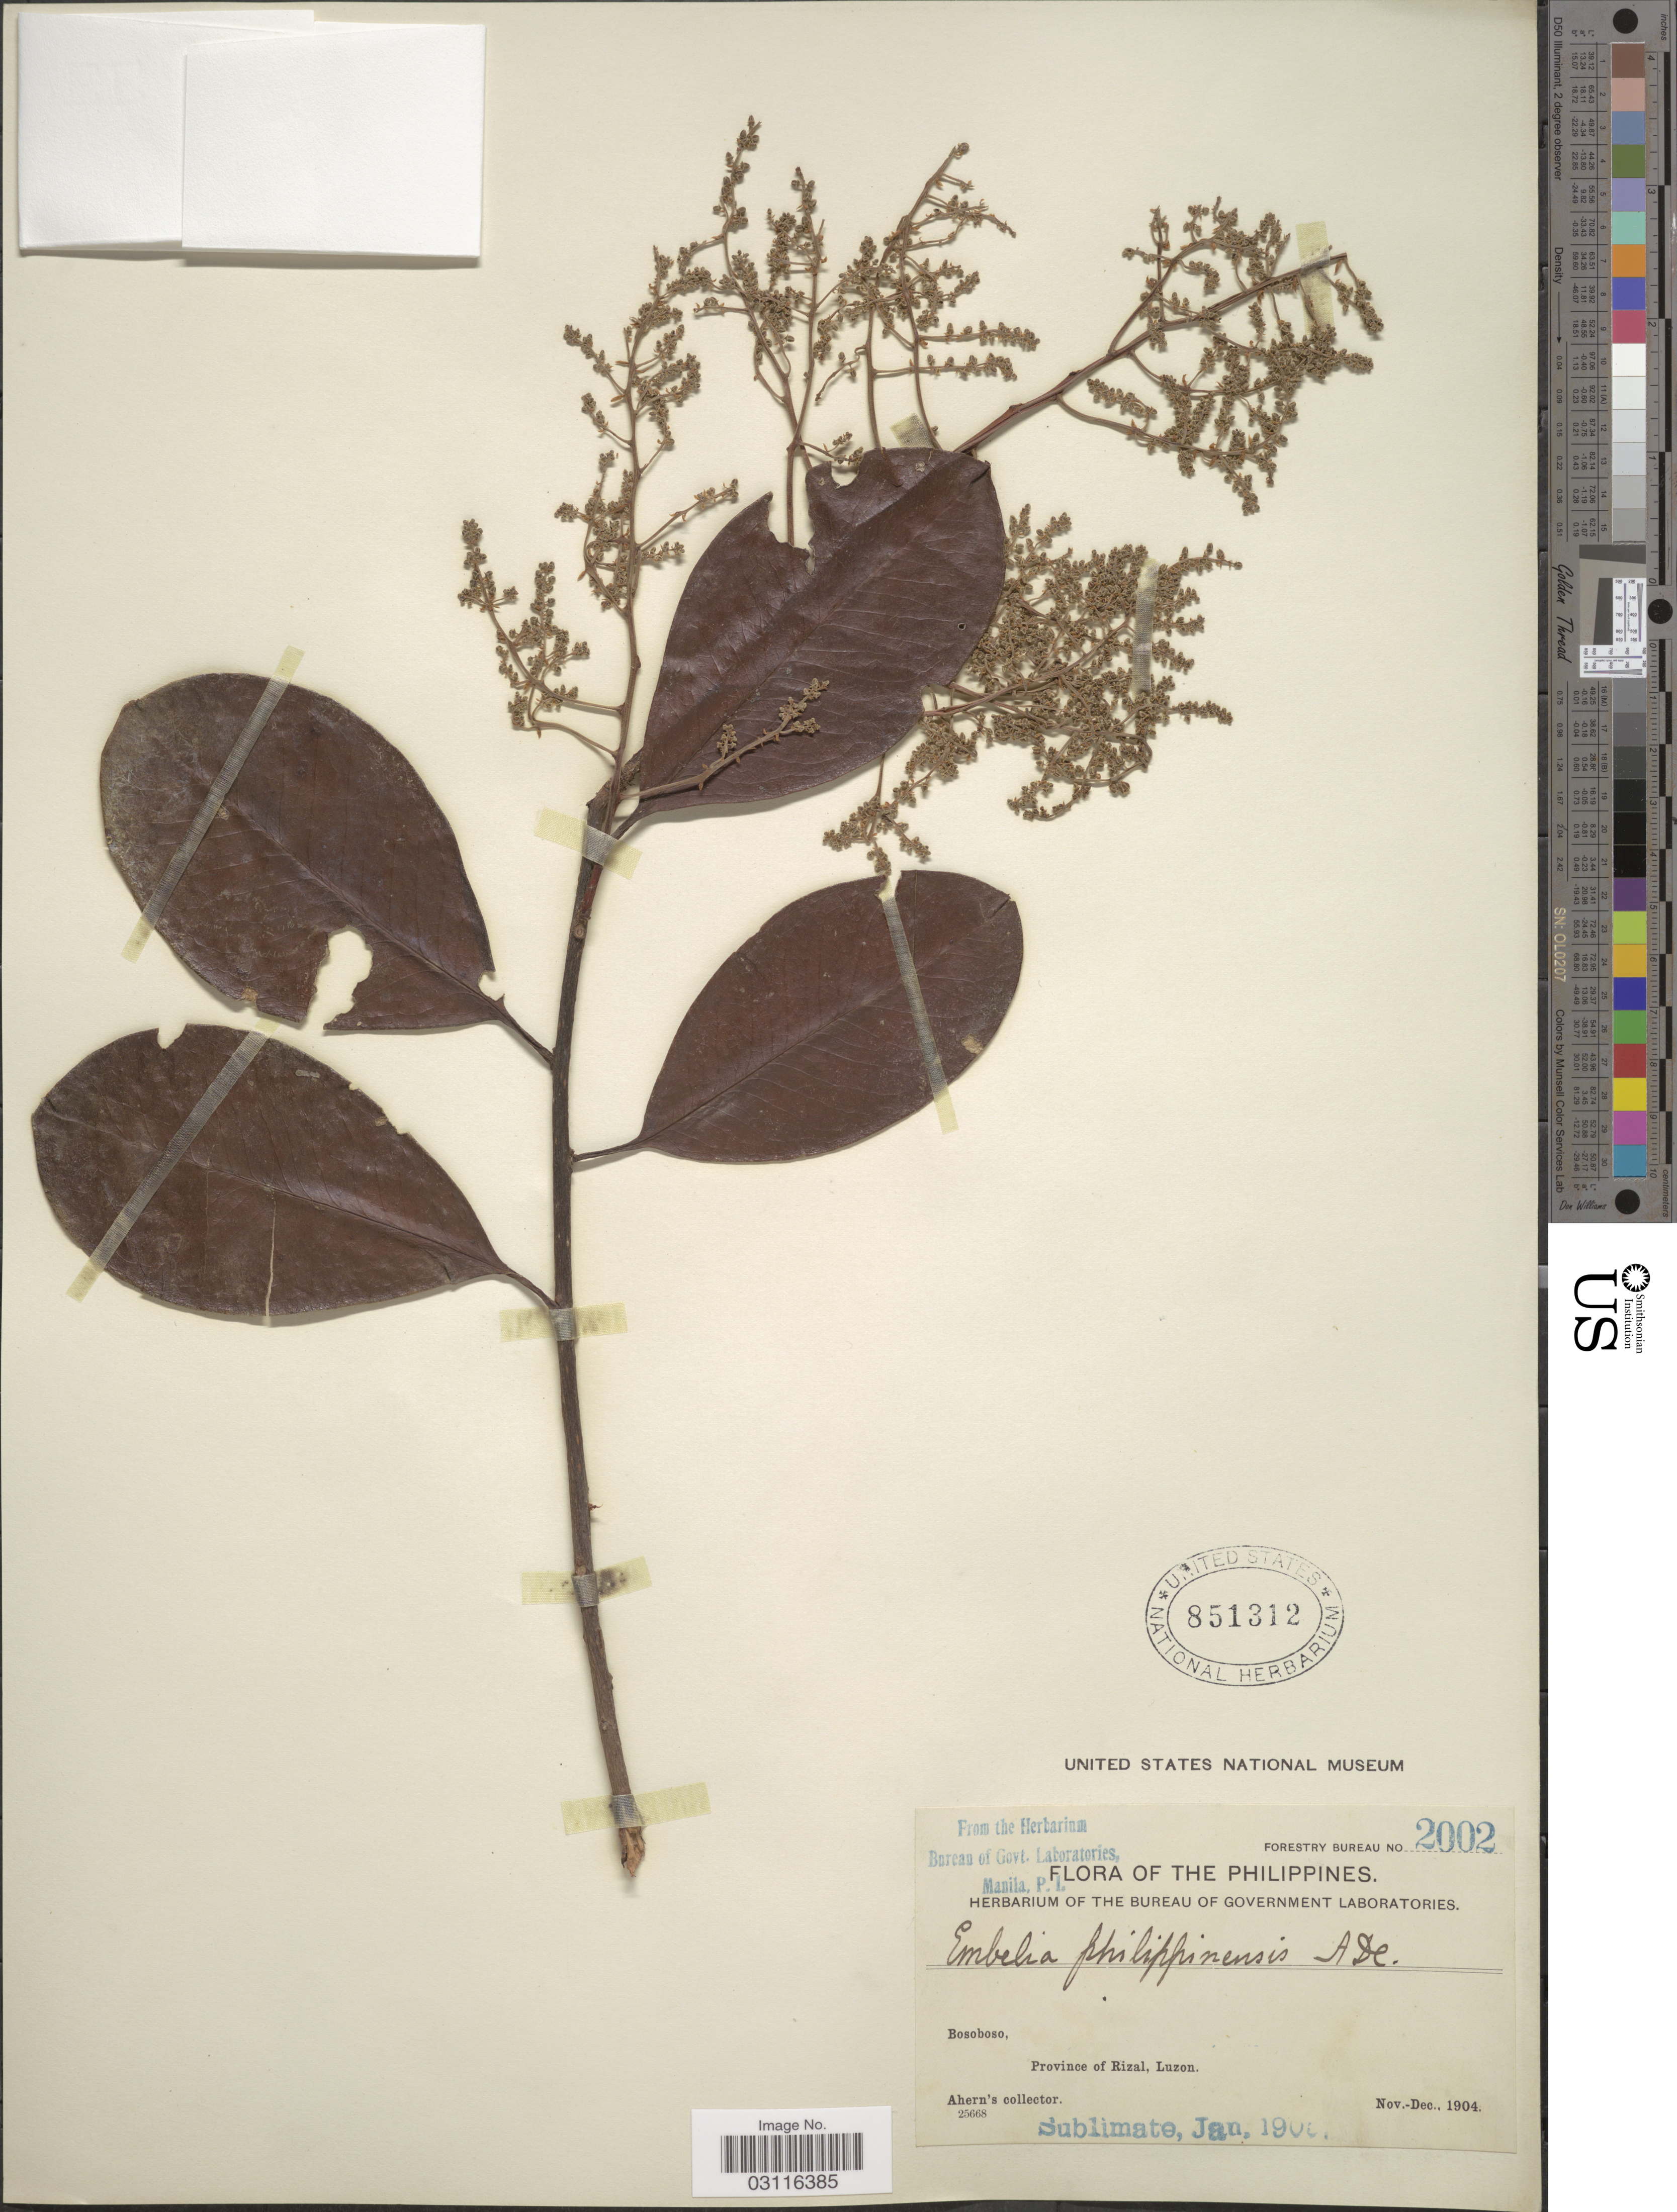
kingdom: Plantae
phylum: Tracheophyta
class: Magnoliopsida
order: Ericales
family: Primulaceae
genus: Embelia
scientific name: Embelia philippinensis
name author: A. DC.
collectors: Ahern's collector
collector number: Forestry Bureau 2002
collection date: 1904-11/1904-12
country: Philippines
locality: Bosoboso, Province of Rizal, Luzon.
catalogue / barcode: US 851312